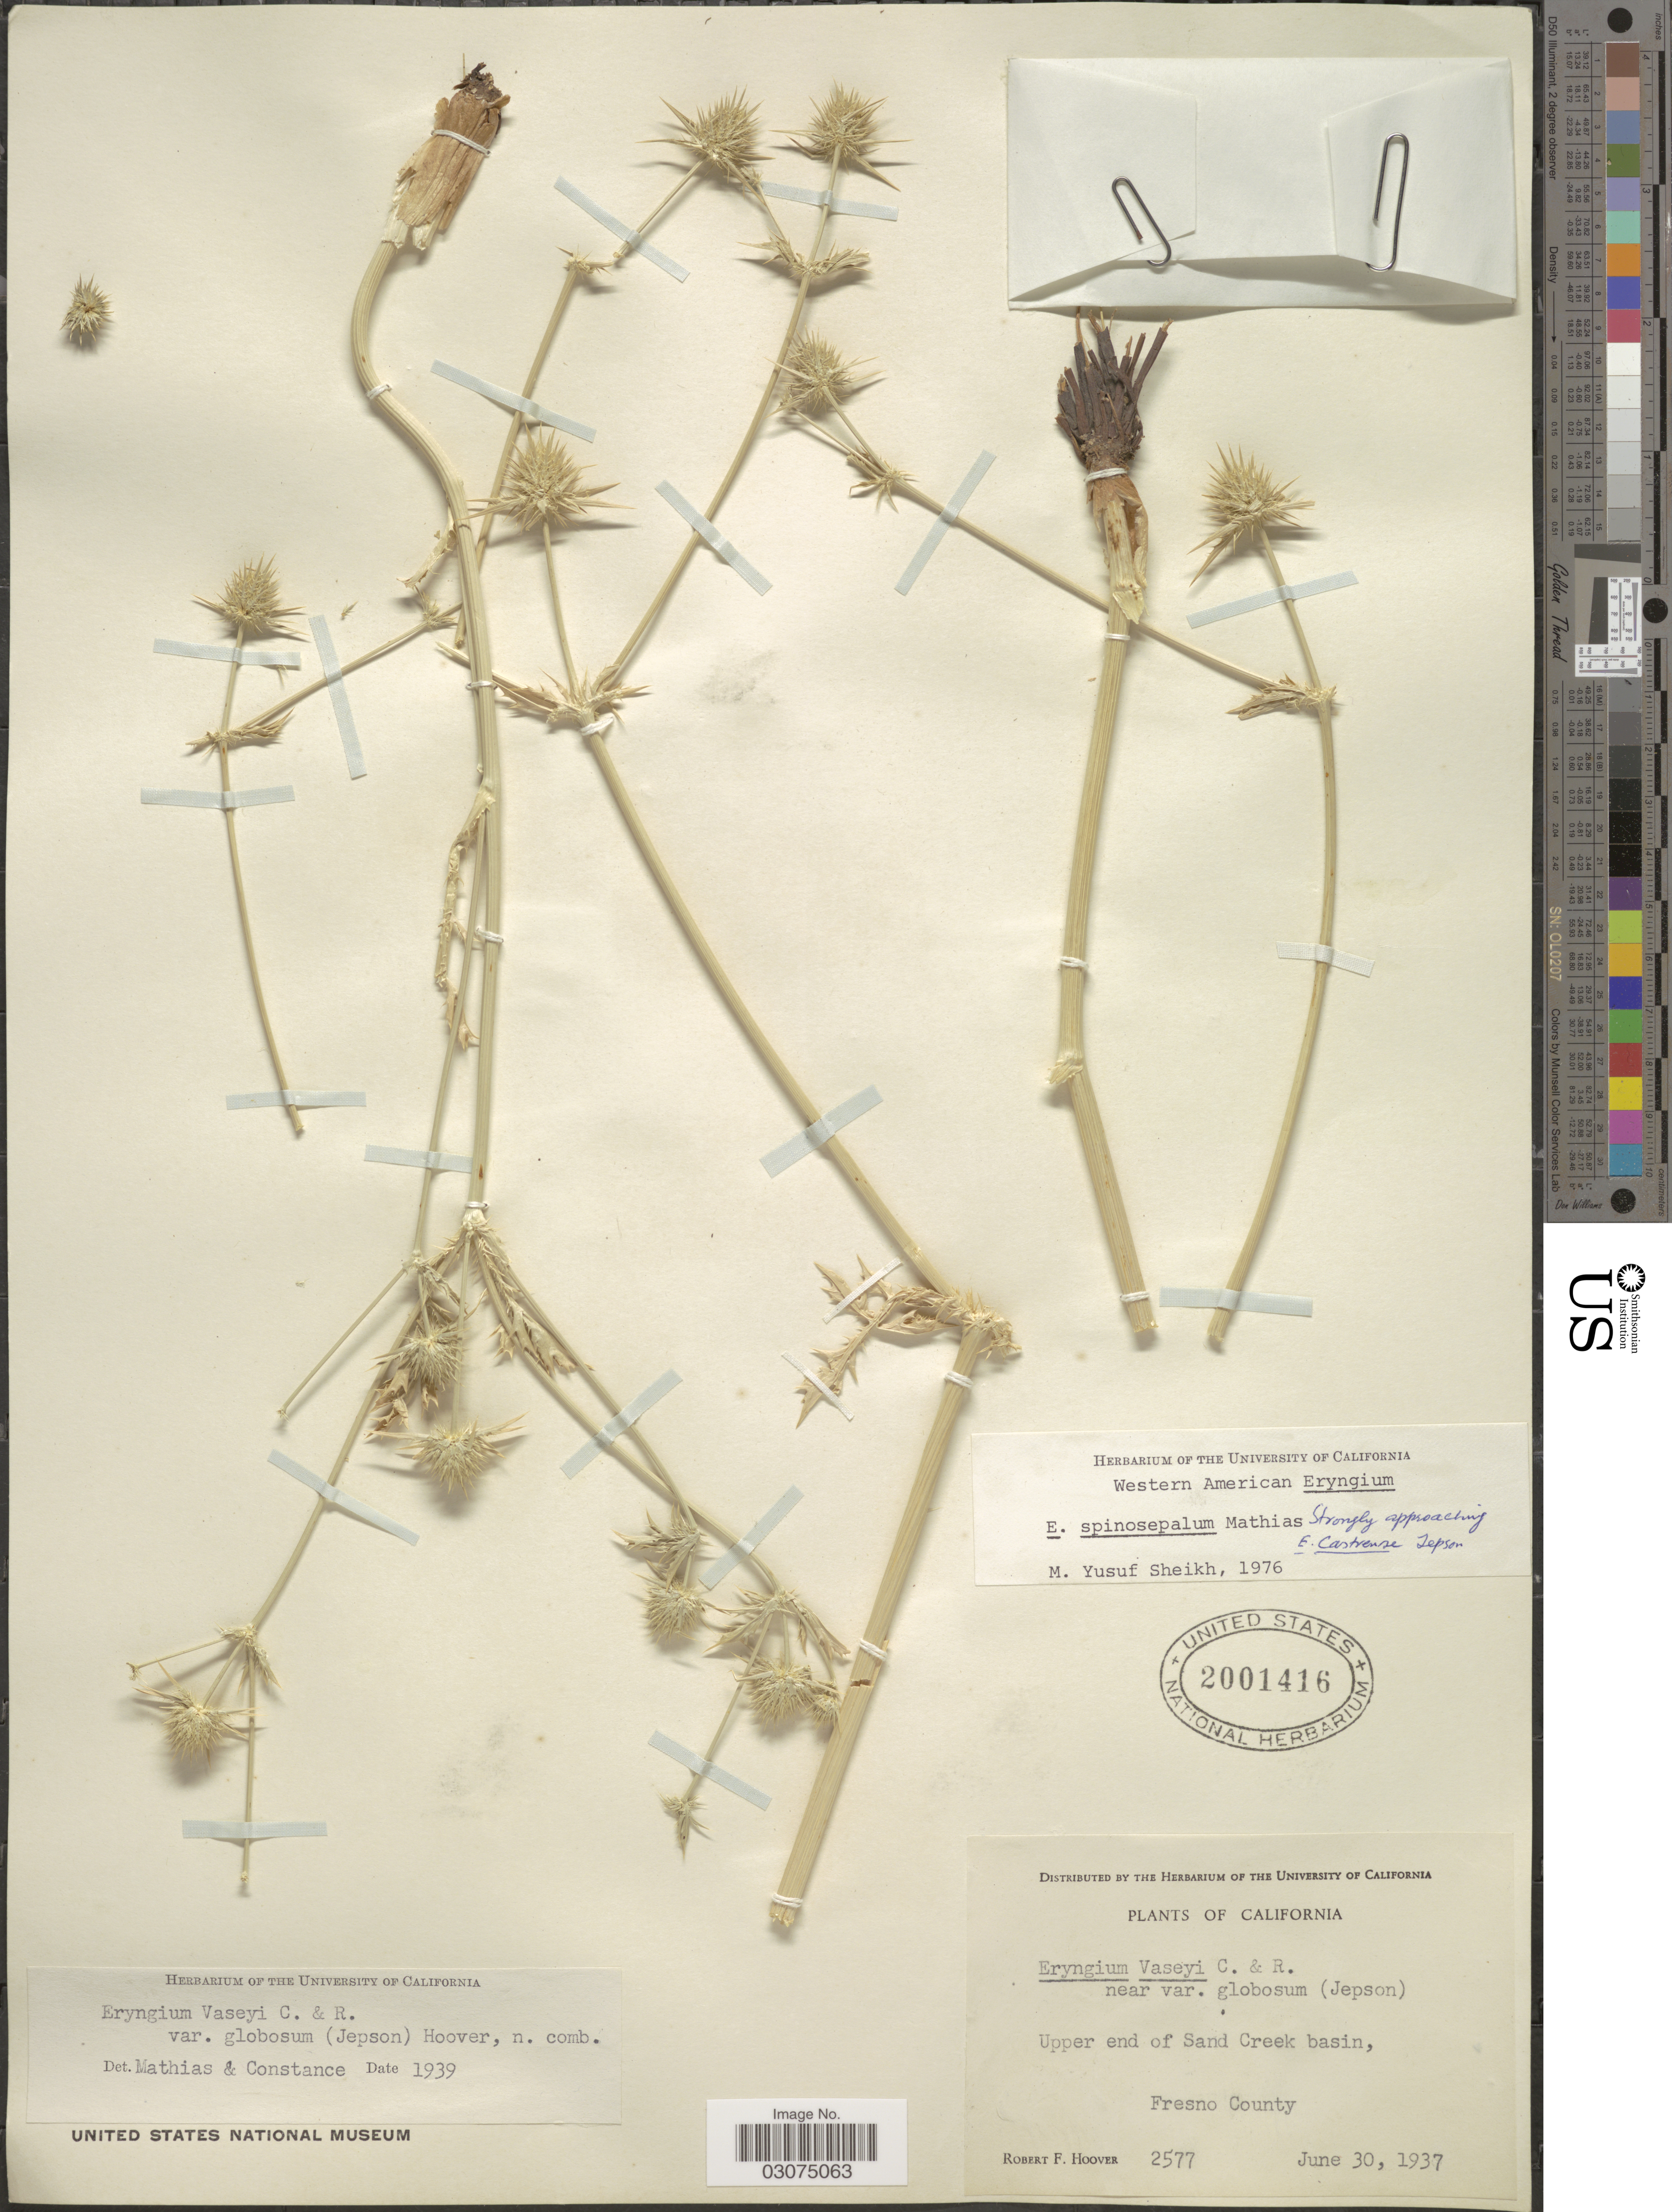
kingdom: Plantae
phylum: Tracheophyta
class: Magnoliopsida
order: Apiales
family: Apiaceae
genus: Eryngium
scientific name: Eryngium spinosepalum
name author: Mathias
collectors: R. F. Hoover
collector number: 2577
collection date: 1937-06-30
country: United States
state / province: California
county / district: Fresno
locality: Upper end of Sand Creek basin, Fresno County.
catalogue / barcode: US 2001416